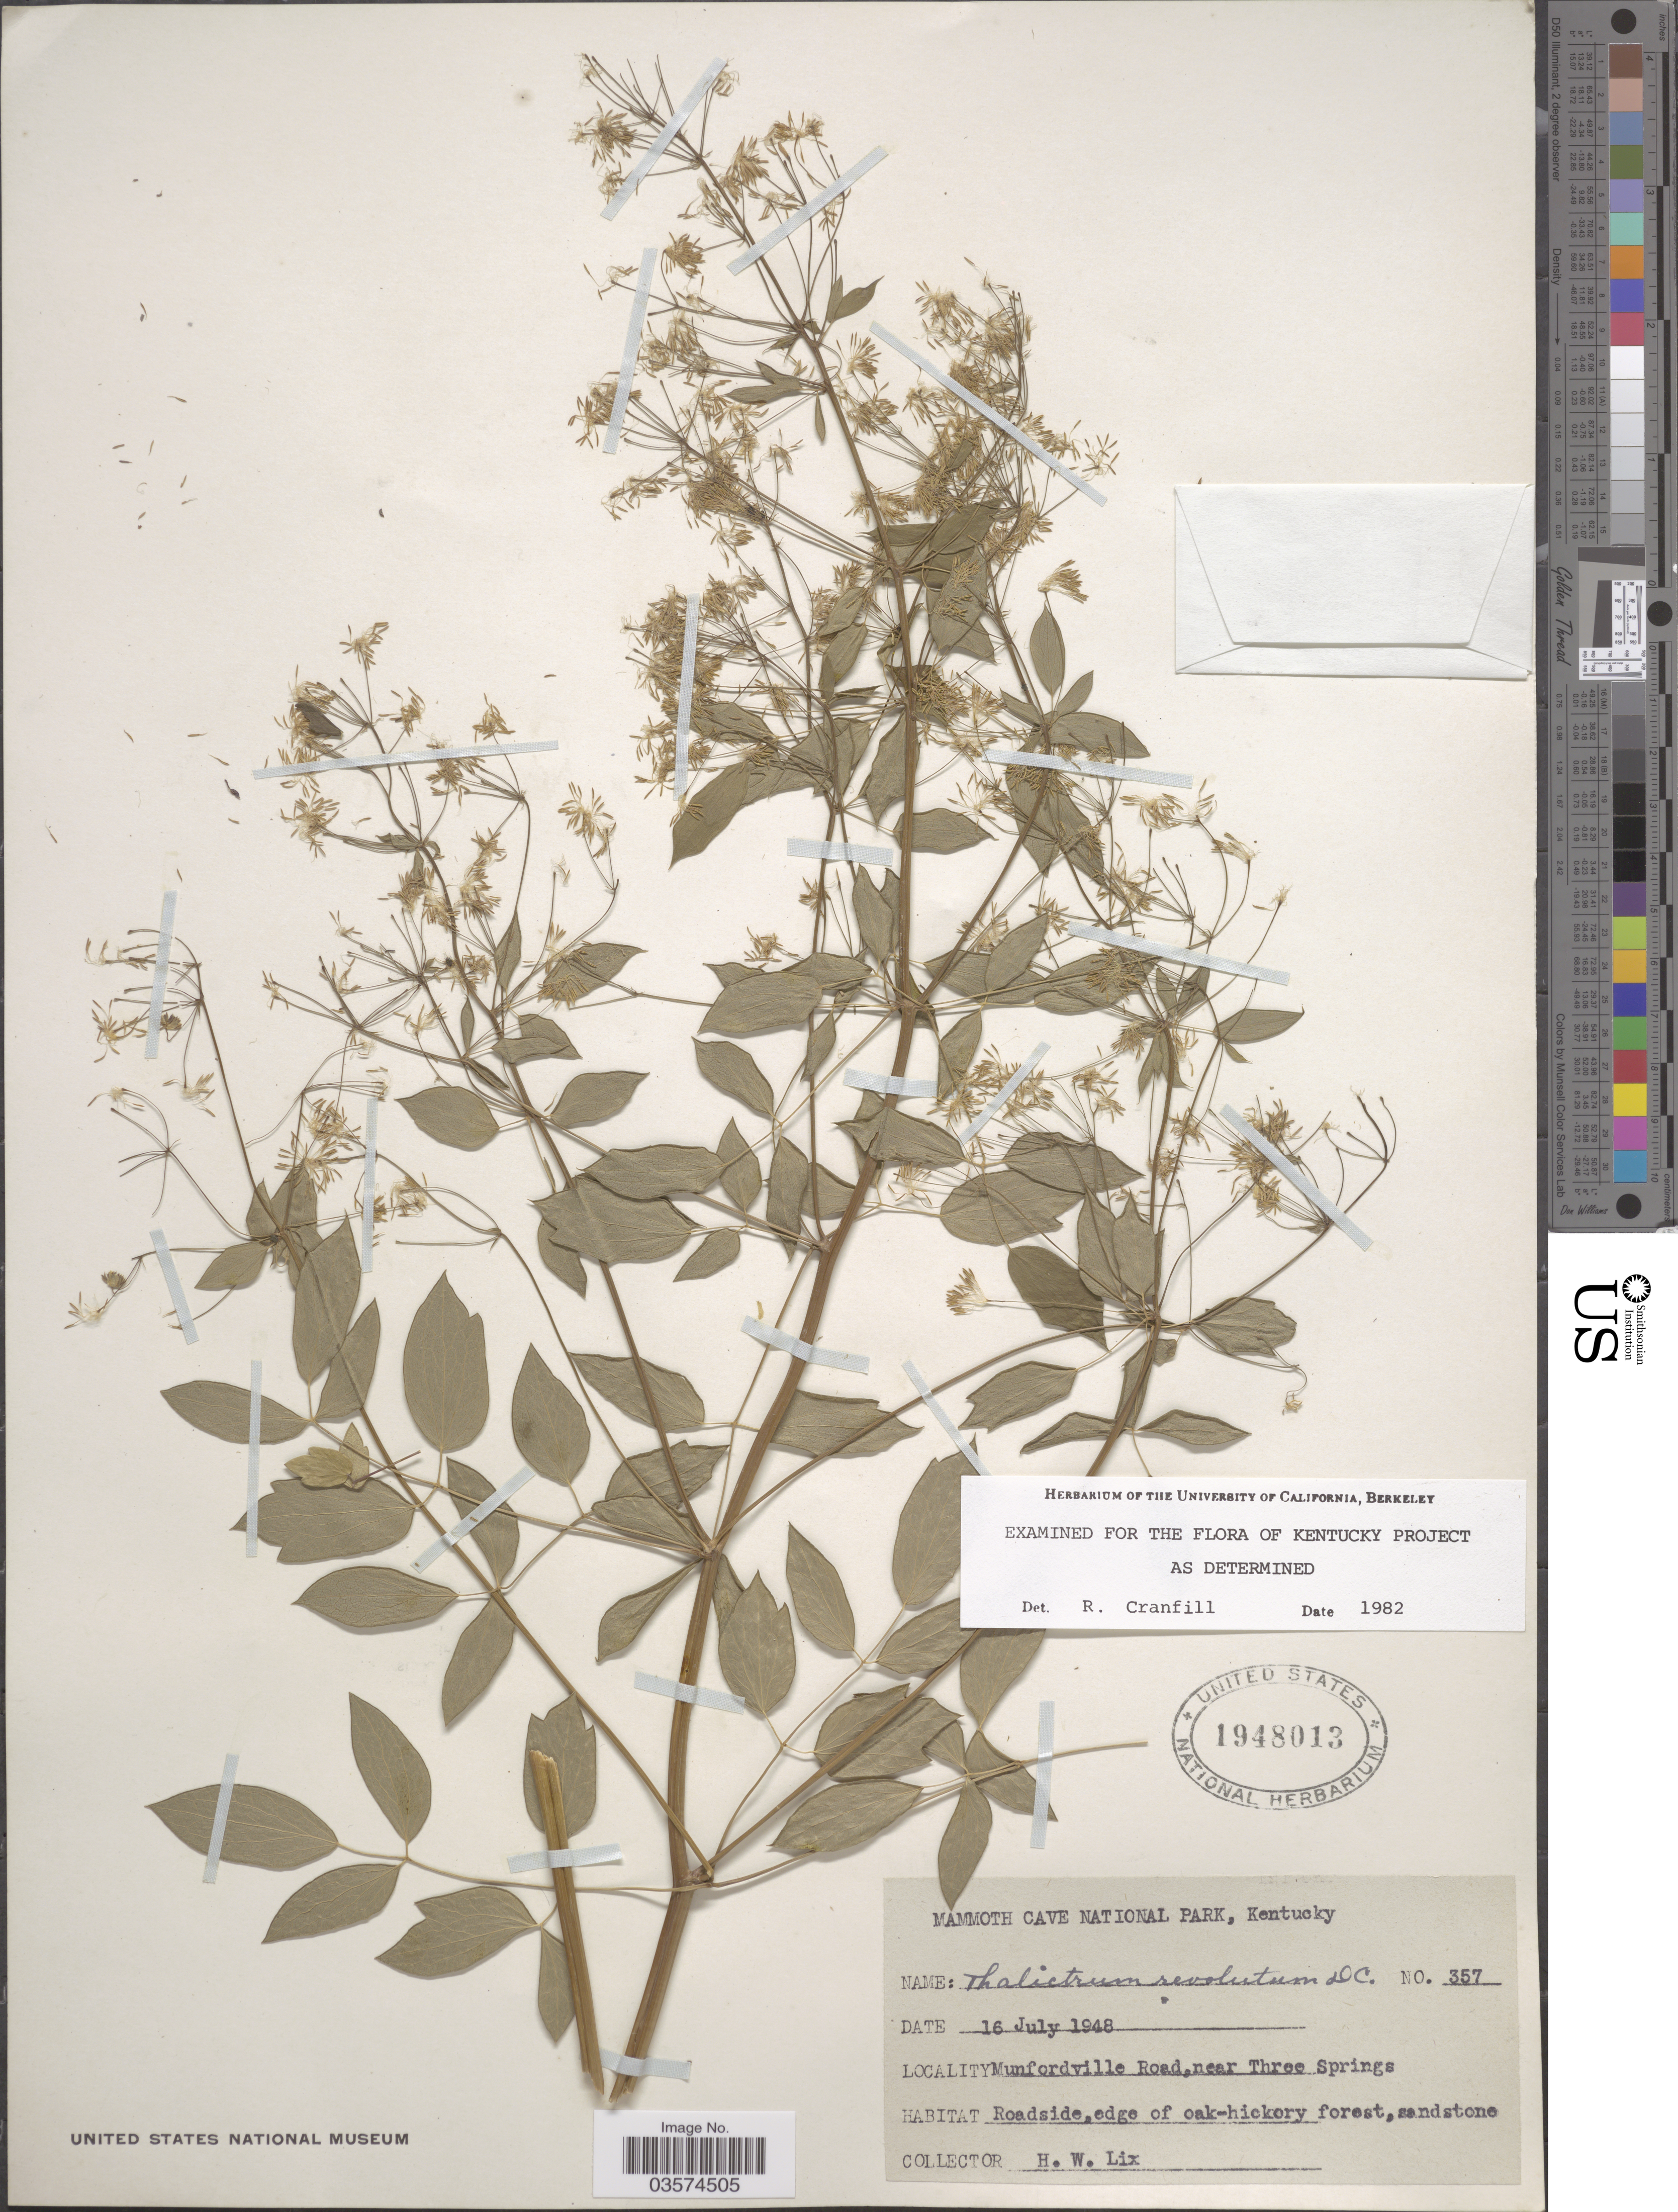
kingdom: Plantae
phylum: Tracheophyta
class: Magnoliopsida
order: Ranunculales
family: Ranunculaceae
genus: Thalictrum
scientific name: Thalictrum amphibolum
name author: Greene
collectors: H. W. Lix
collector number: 357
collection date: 1948-07-16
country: United States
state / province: Kentucky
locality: Mammoth Cave National Park. Munfordville Road, near Three Springs.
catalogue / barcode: US 1948013